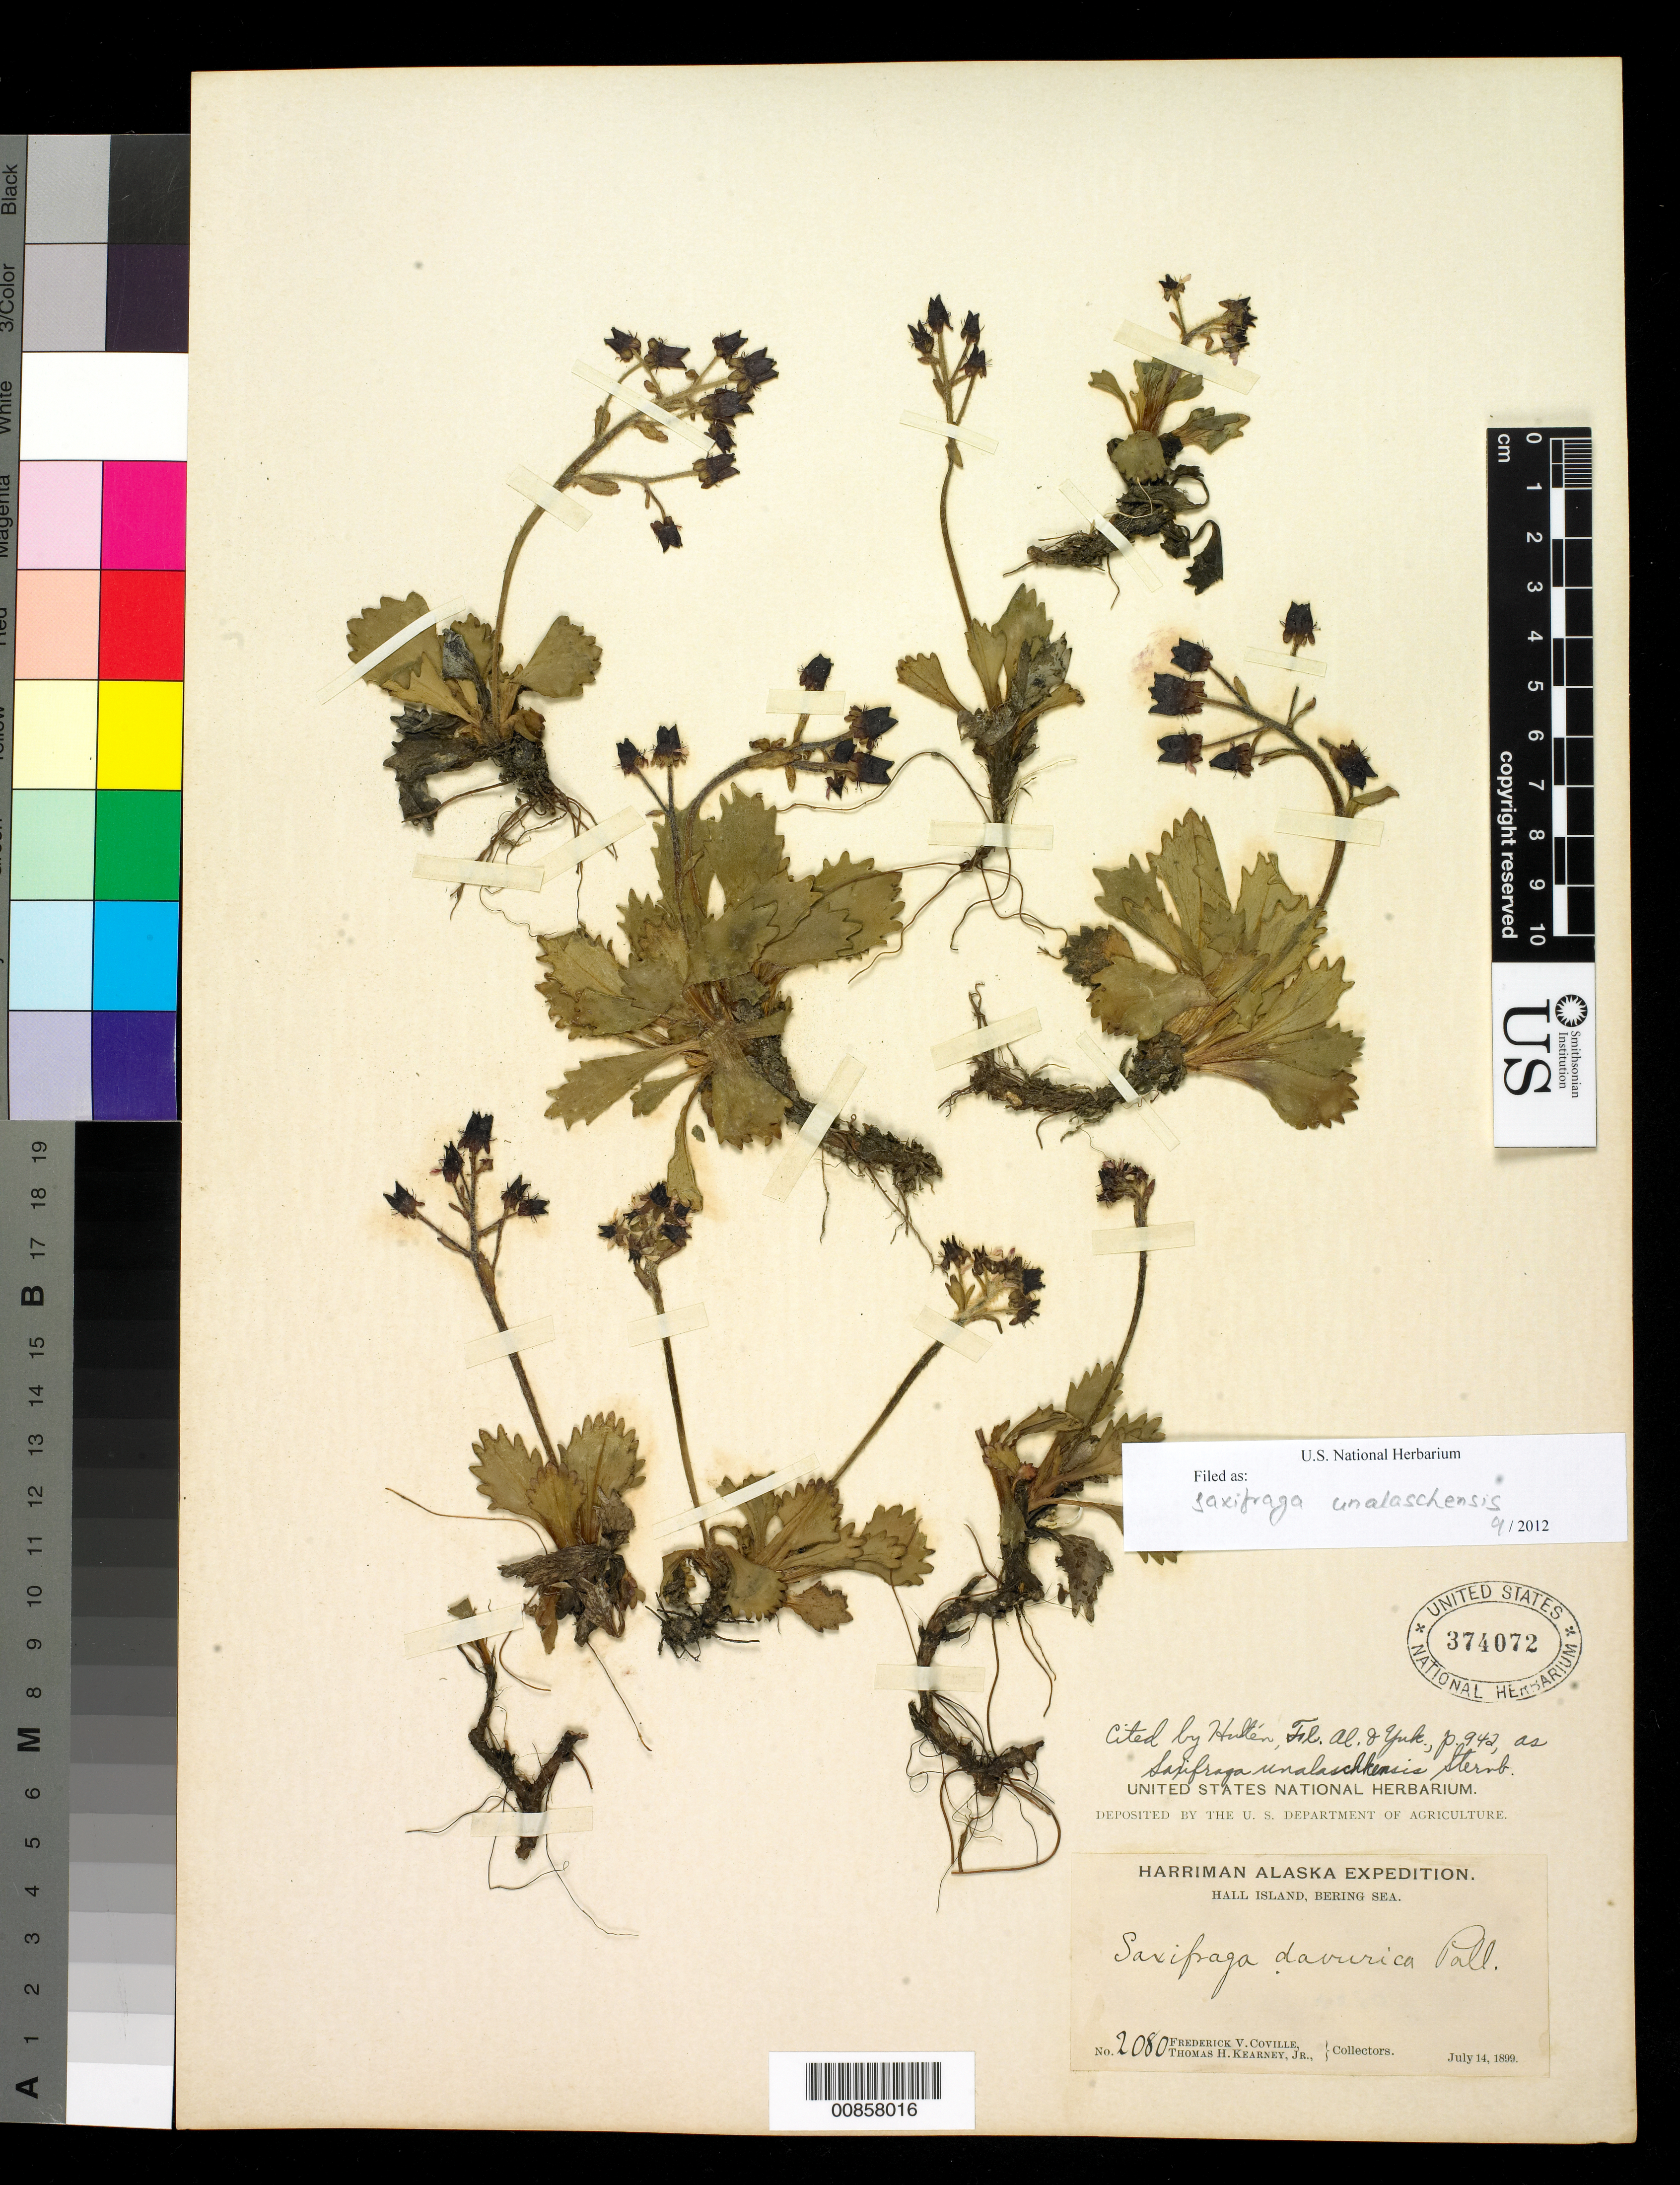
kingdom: Plantae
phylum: Tracheophyta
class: Magnoliopsida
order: Saxifragales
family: Saxifragaceae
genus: Micranthes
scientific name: Micranthes reflexa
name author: (Hook.) Small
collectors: F. V. Coville & T. H. Kearney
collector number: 2080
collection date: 1899-07-14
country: United States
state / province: Alaska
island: Hall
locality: Bering Sea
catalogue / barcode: US 374072